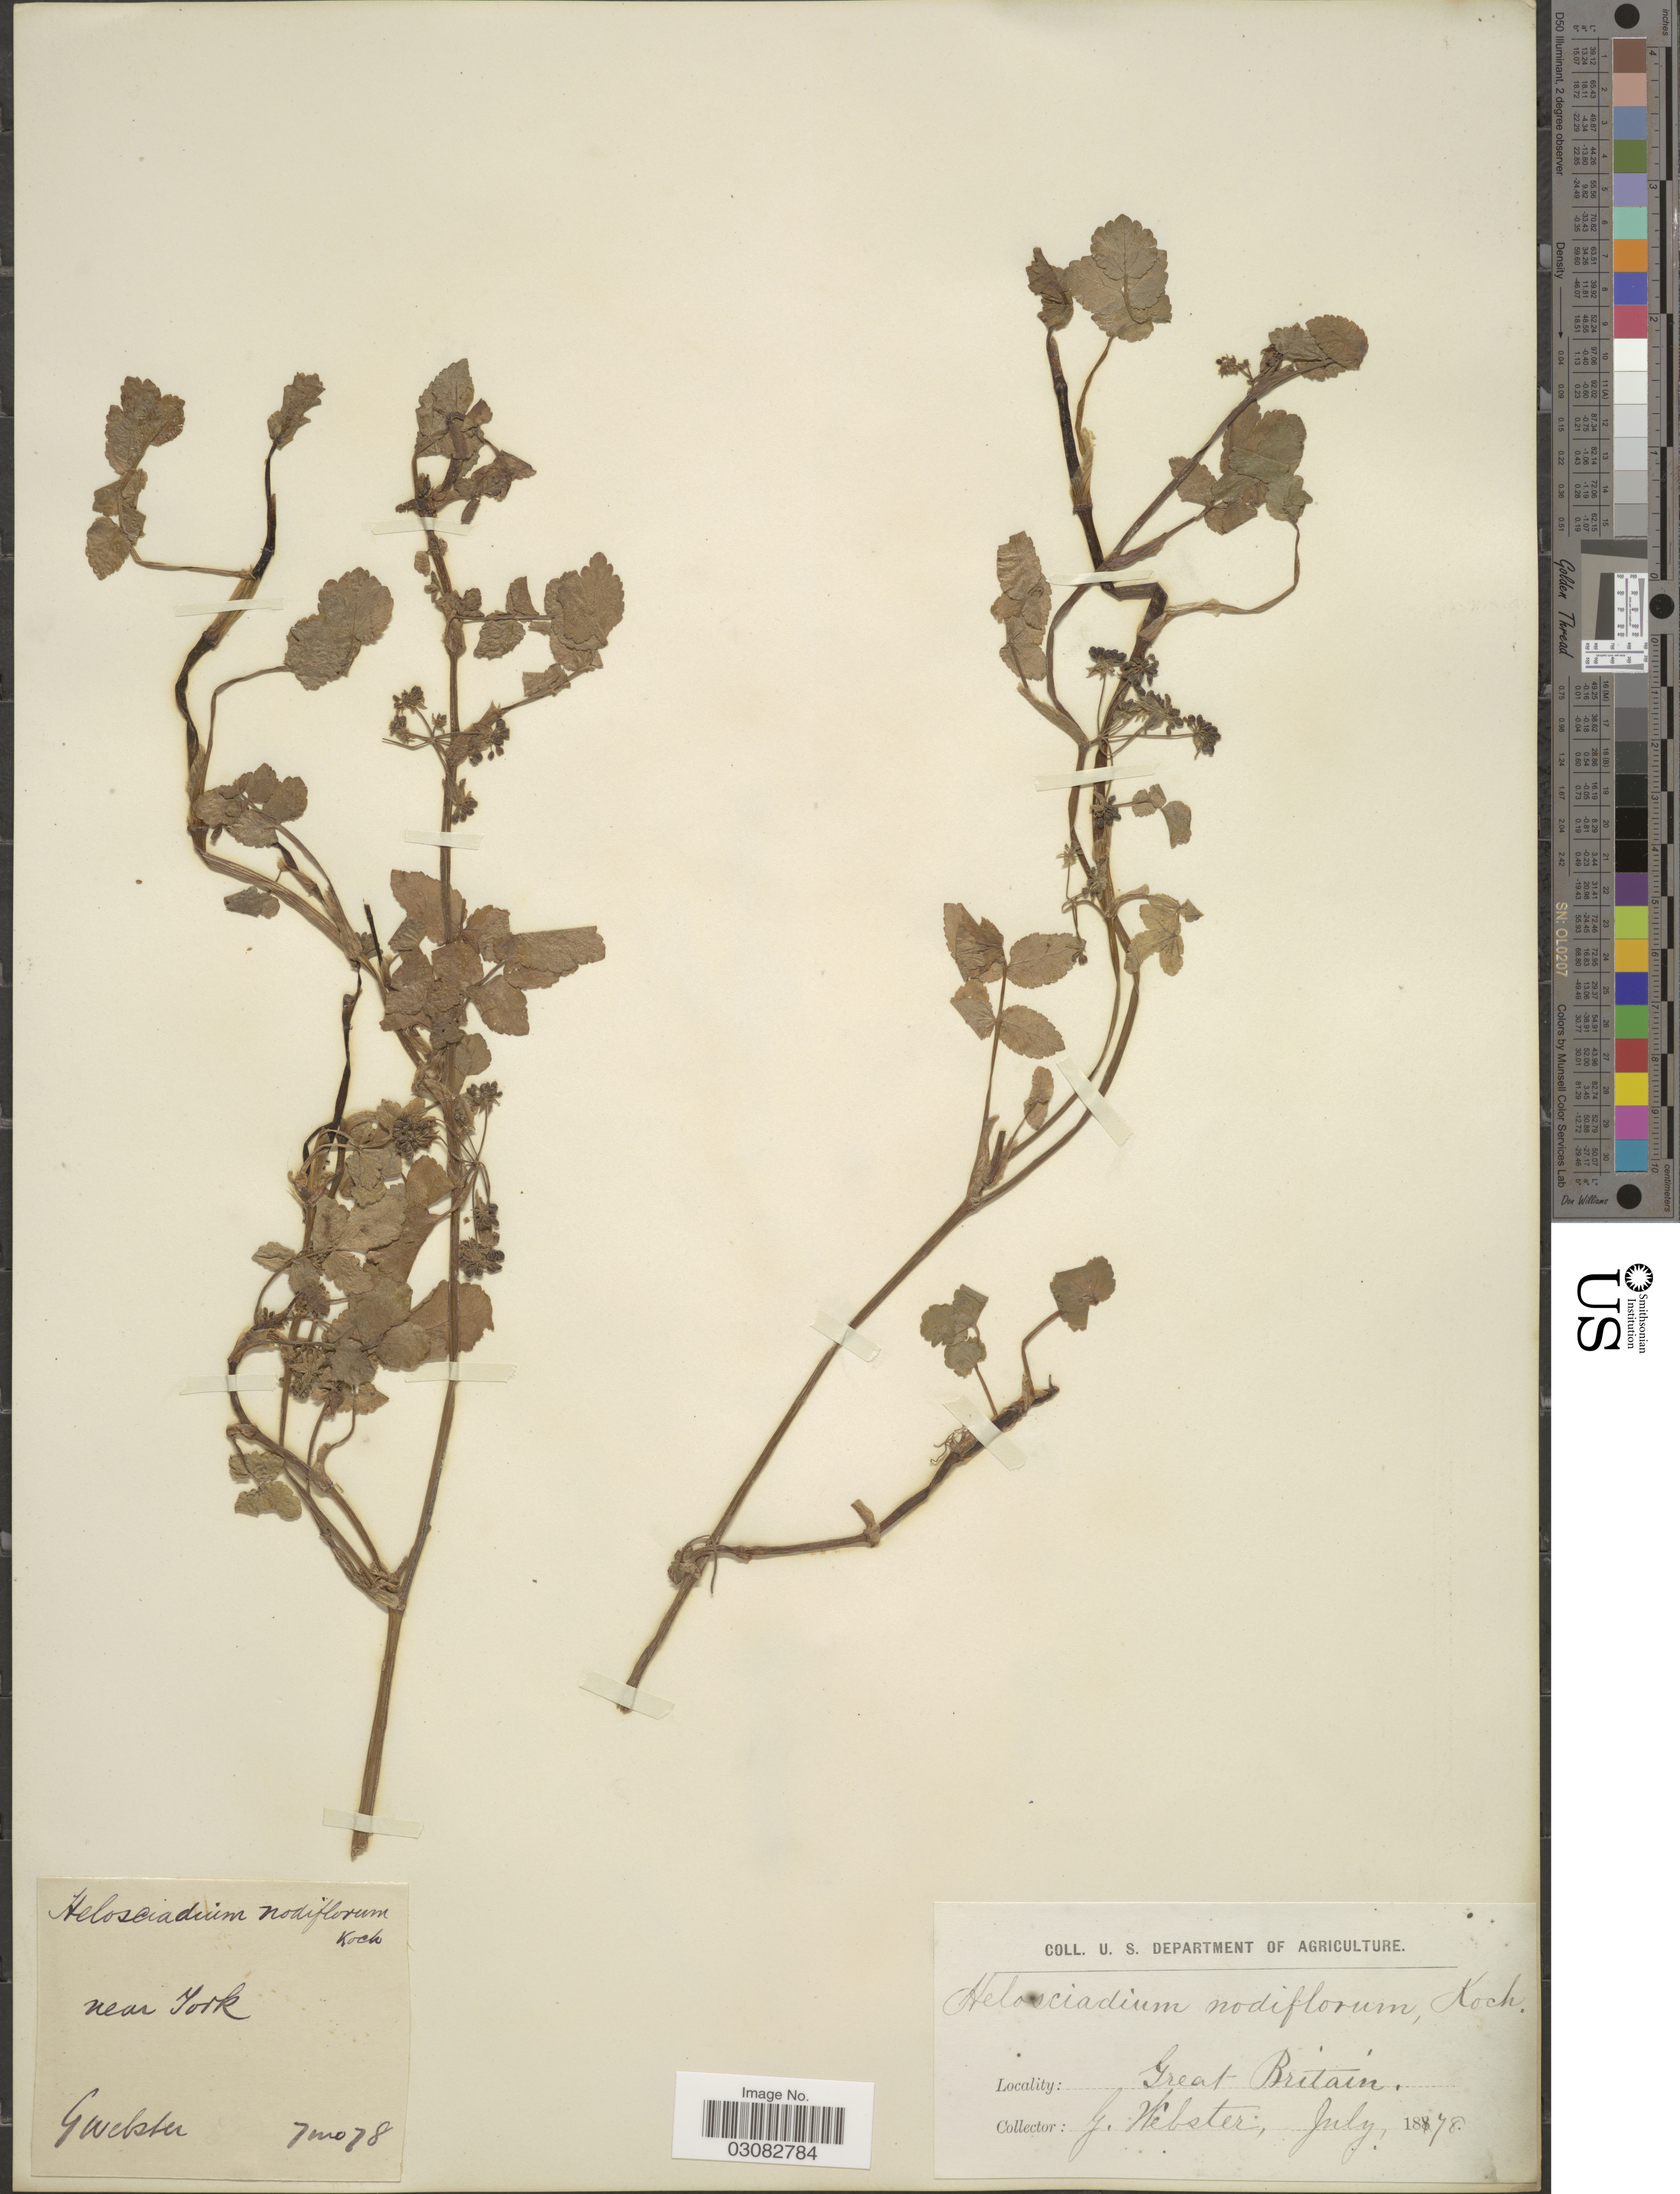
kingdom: Plantae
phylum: Tracheophyta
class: Magnoliopsida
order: Apiales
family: Apiaceae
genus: Apium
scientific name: Apium nodiflorum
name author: (L.) Lag.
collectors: G. Webster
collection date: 1878-07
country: United Kingdom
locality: Near Fork. Great Britain.